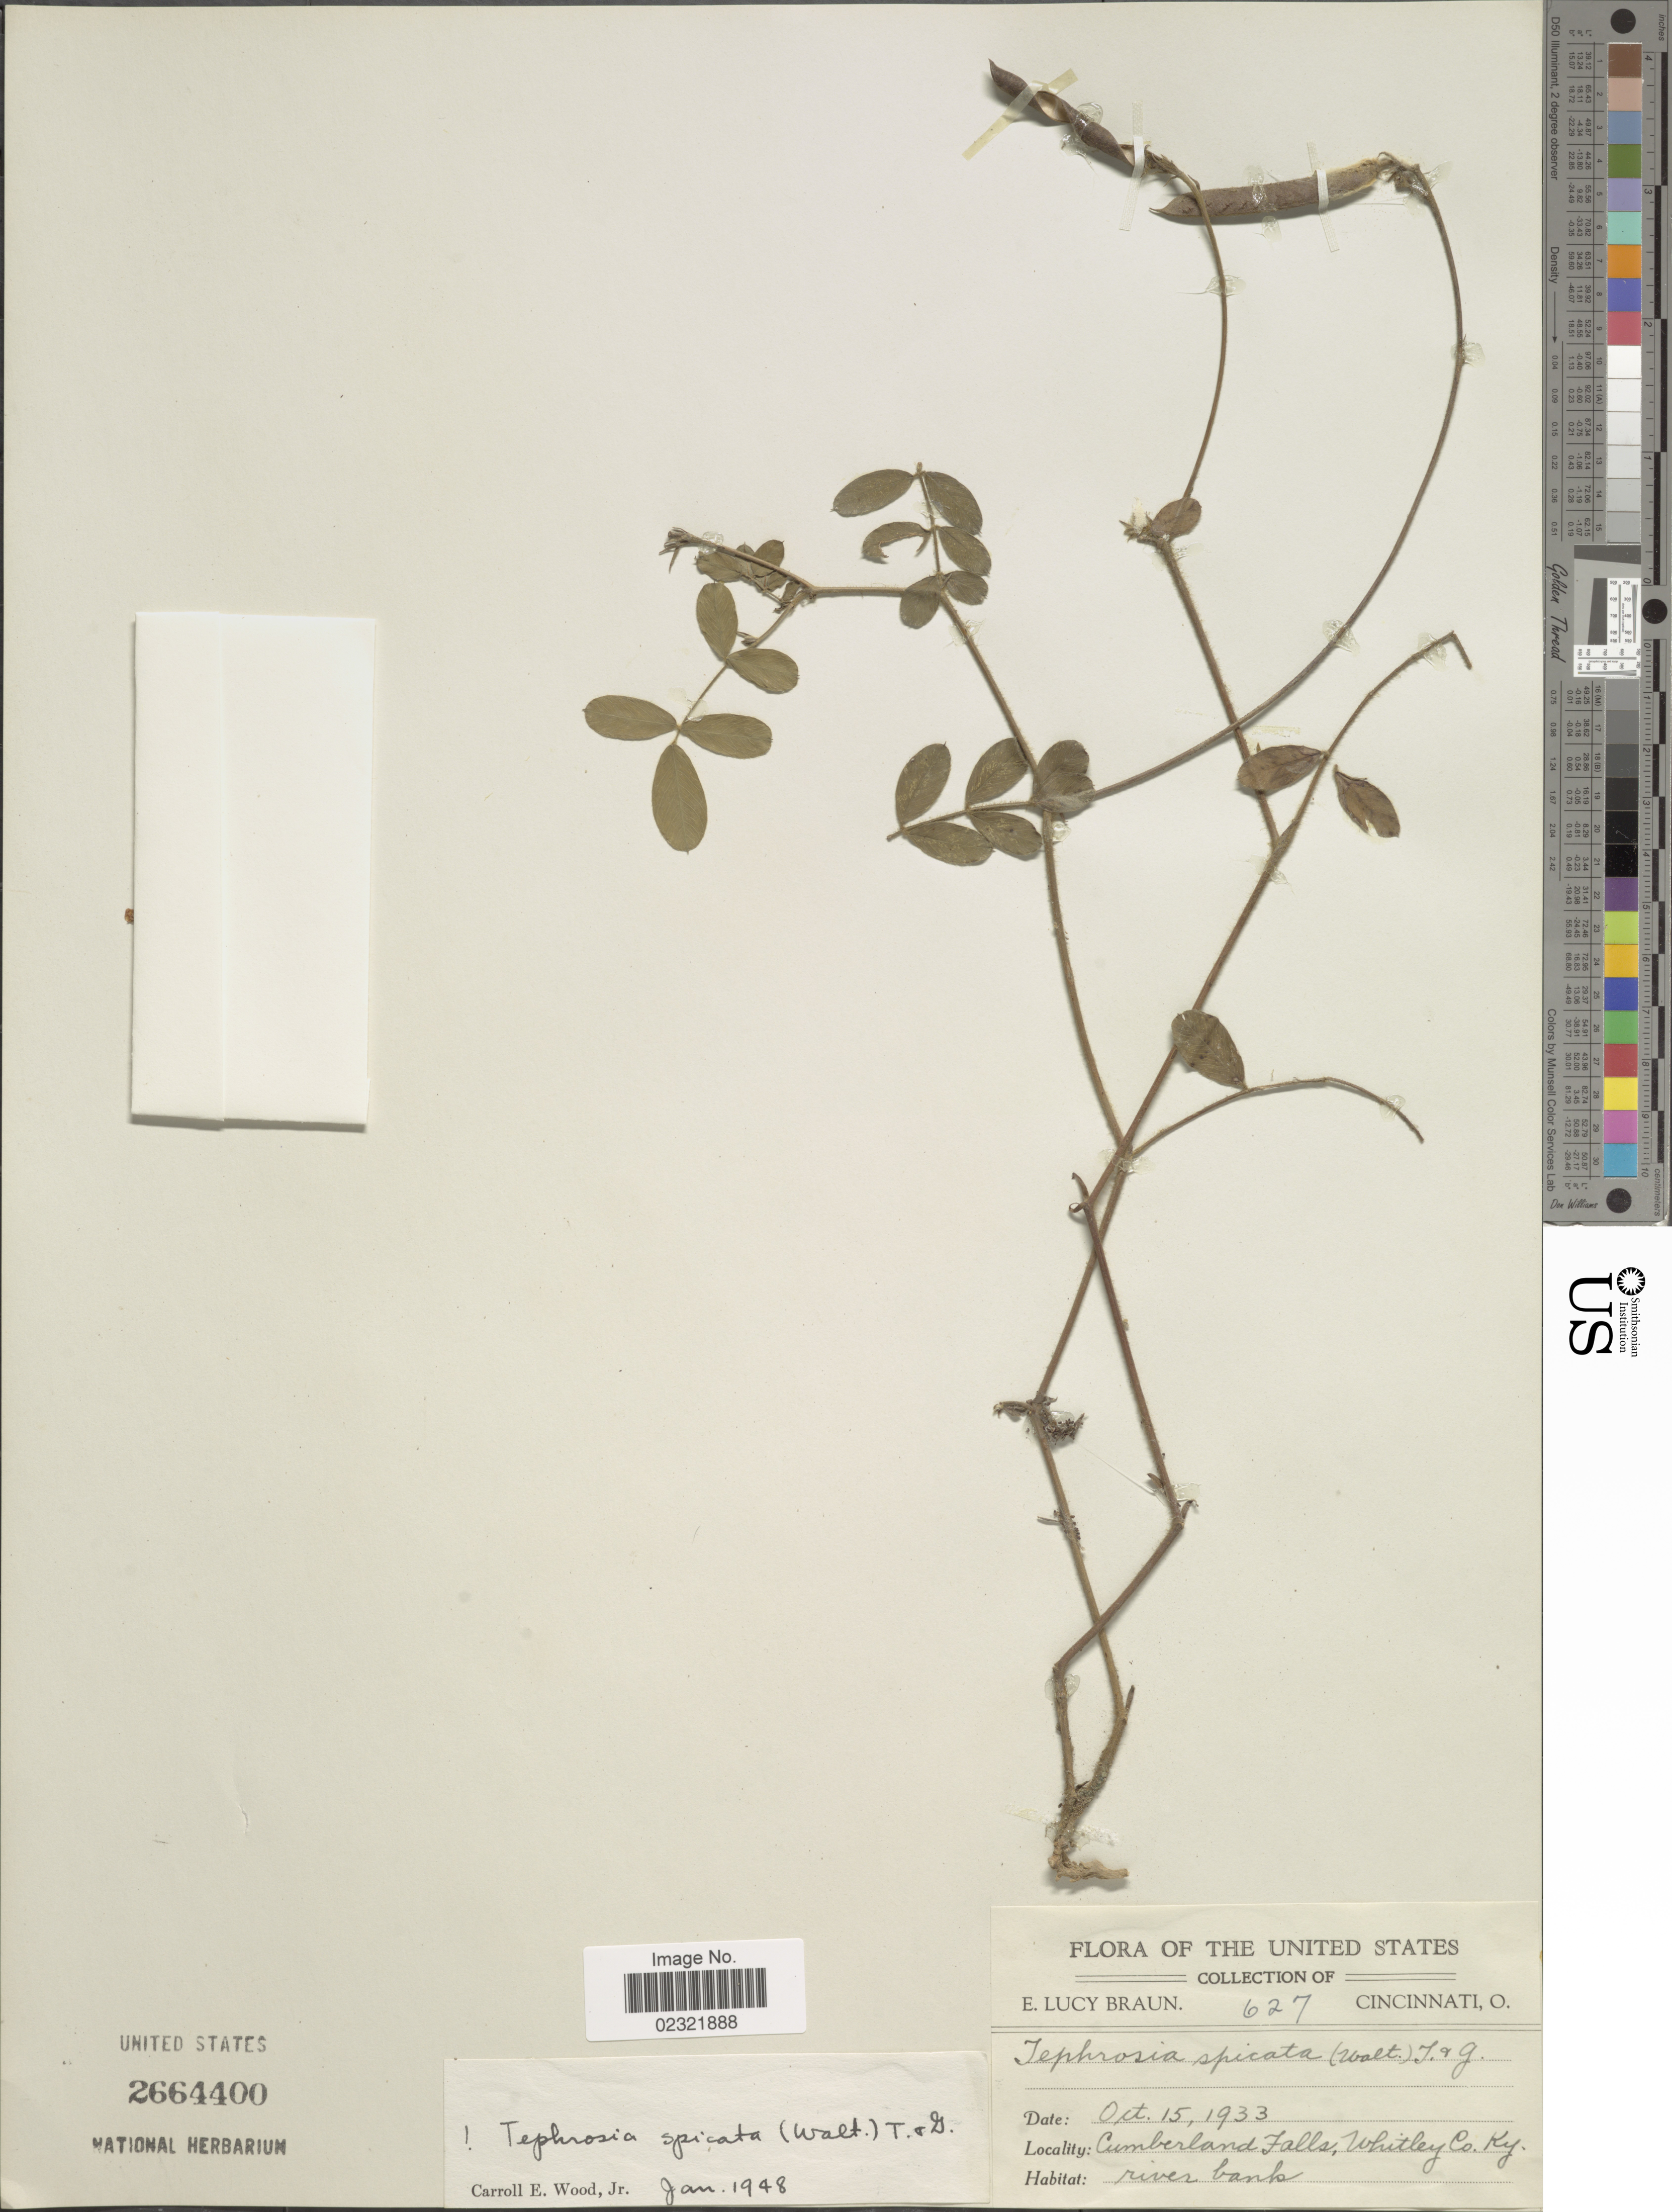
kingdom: Plantae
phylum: Tracheophyta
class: Magnoliopsida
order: Fabales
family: Fabaceae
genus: Tephrosia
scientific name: Tephrosia spicata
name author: (Walter) Torr. & A. Gray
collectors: E. L. Braun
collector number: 627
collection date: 1933-10-15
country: United States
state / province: Kentucky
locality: Cumberland Falls, Whitley Co, river banks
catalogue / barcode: US 2664400